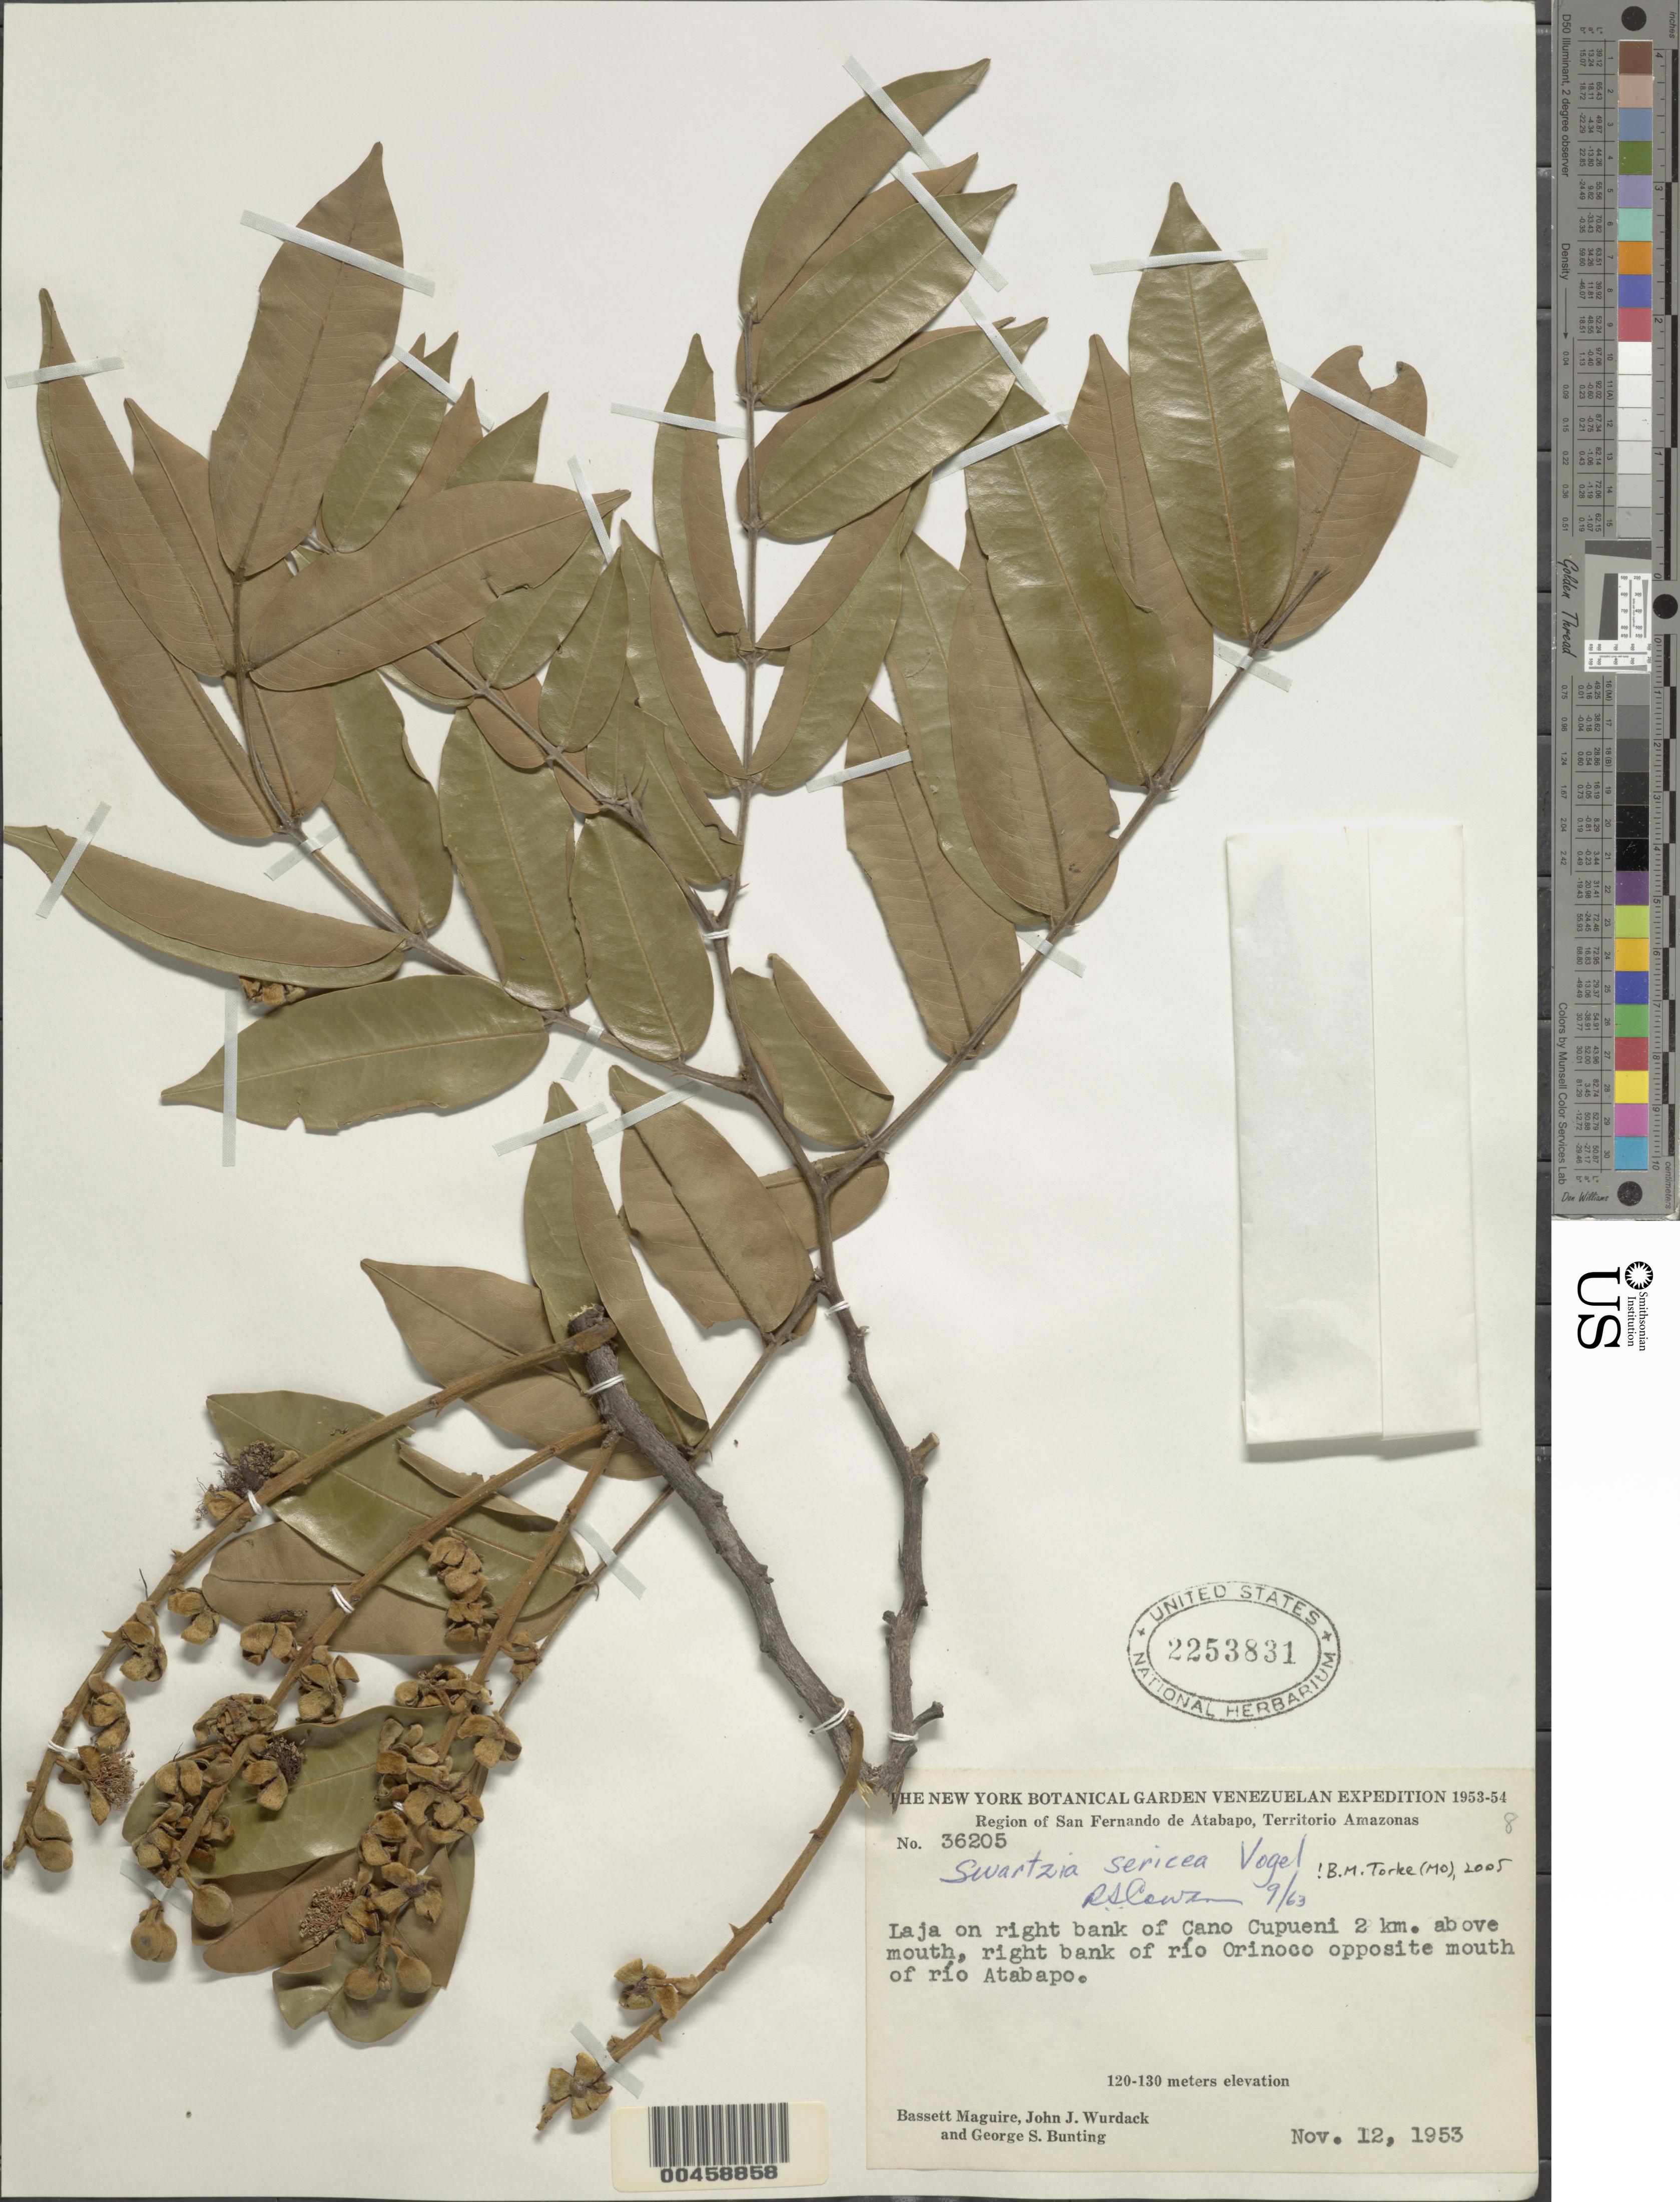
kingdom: Plantae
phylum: Tracheophyta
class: Magnoliopsida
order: Fabales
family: Fabaceae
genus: Swartzia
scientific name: Swartzia sericea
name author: Vogel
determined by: Cowan, R. S.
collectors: B. Maguire, J. J. Wurdack & G. S. Bunting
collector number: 36205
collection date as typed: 12 Nov 1953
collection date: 1953-11-12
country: Venezuela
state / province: Amazonas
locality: Cano cupueni 2 km n of mouth, rio orinoco opposite mouth of Rio Atabapo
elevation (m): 120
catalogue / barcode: US 2253831